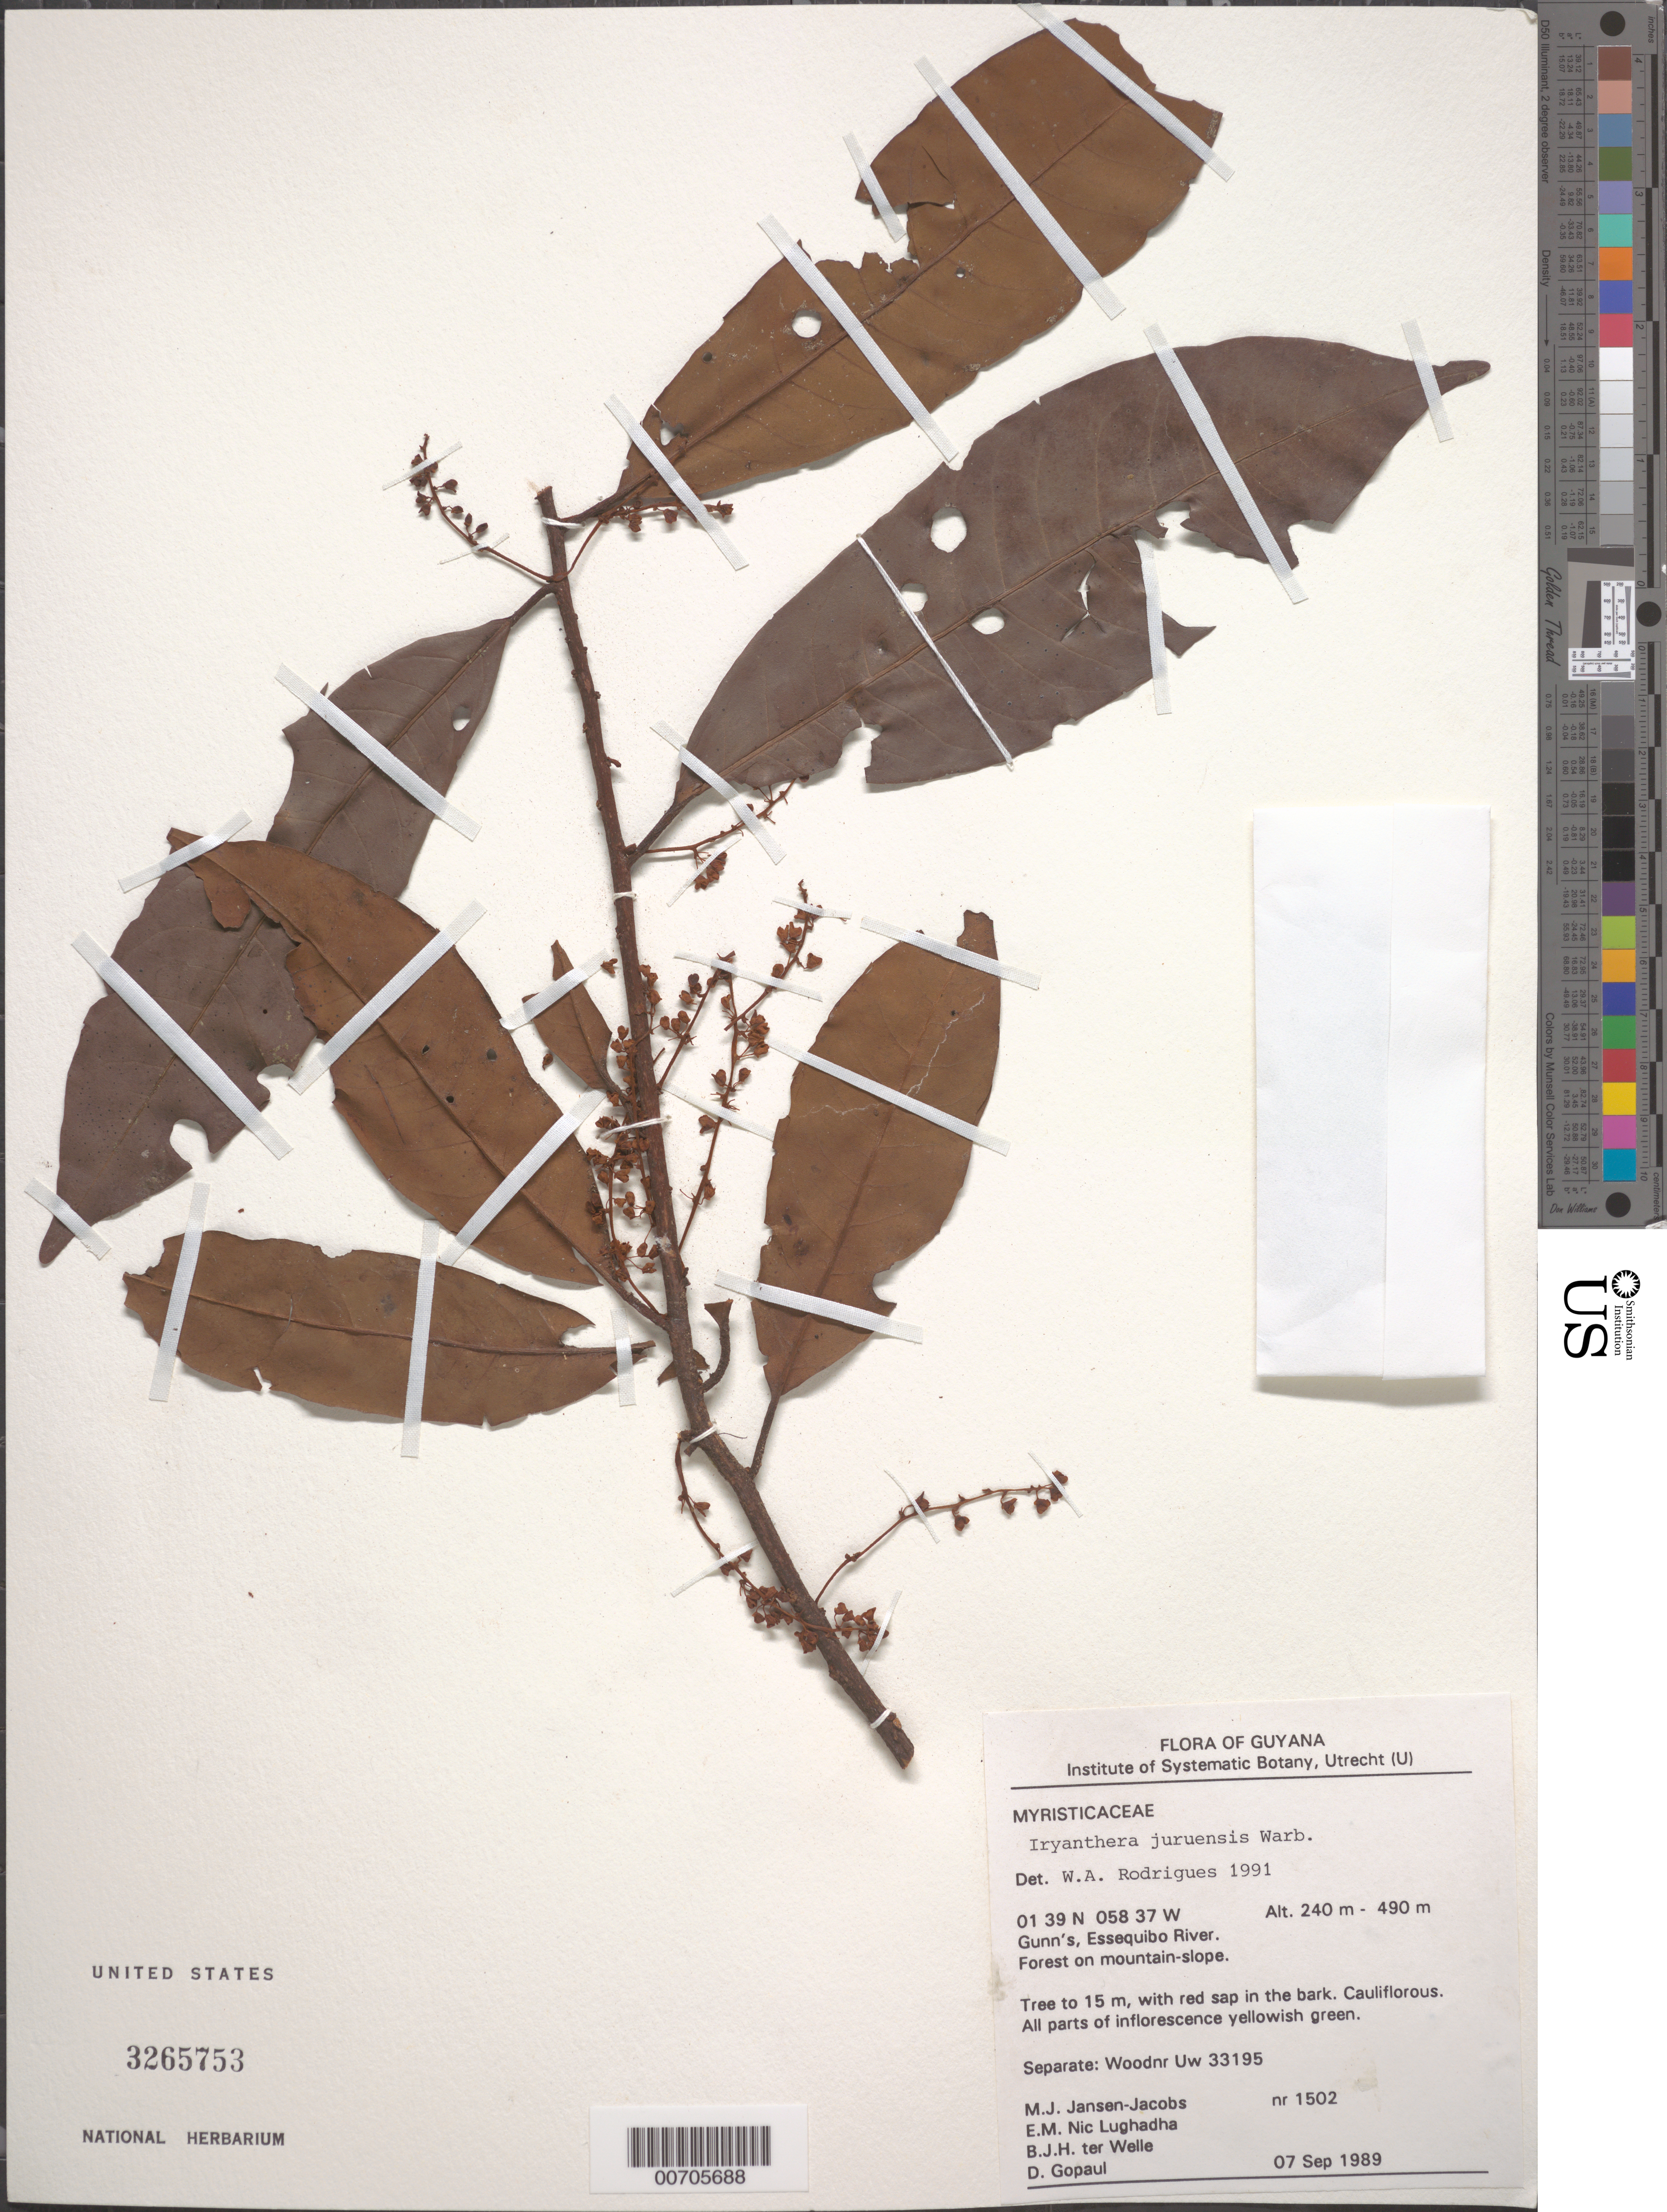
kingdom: Plantae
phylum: Tracheophyta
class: Magnoliopsida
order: Magnoliales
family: Myristicaceae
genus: Iryanthera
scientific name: Iryanthera juruensis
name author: Warb.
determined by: Rodrigues, W. A.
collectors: M. J. Jansen-Jacobs, E. Nic Lughadha, B. Welle & D. Gopaul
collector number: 1502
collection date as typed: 7-Sep-89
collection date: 1989-09-07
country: Guyana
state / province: U. Takutu-U. Essequibo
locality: Gunn's, Essequibo River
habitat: Forest on mountain slope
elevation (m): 240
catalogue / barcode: US 3265753